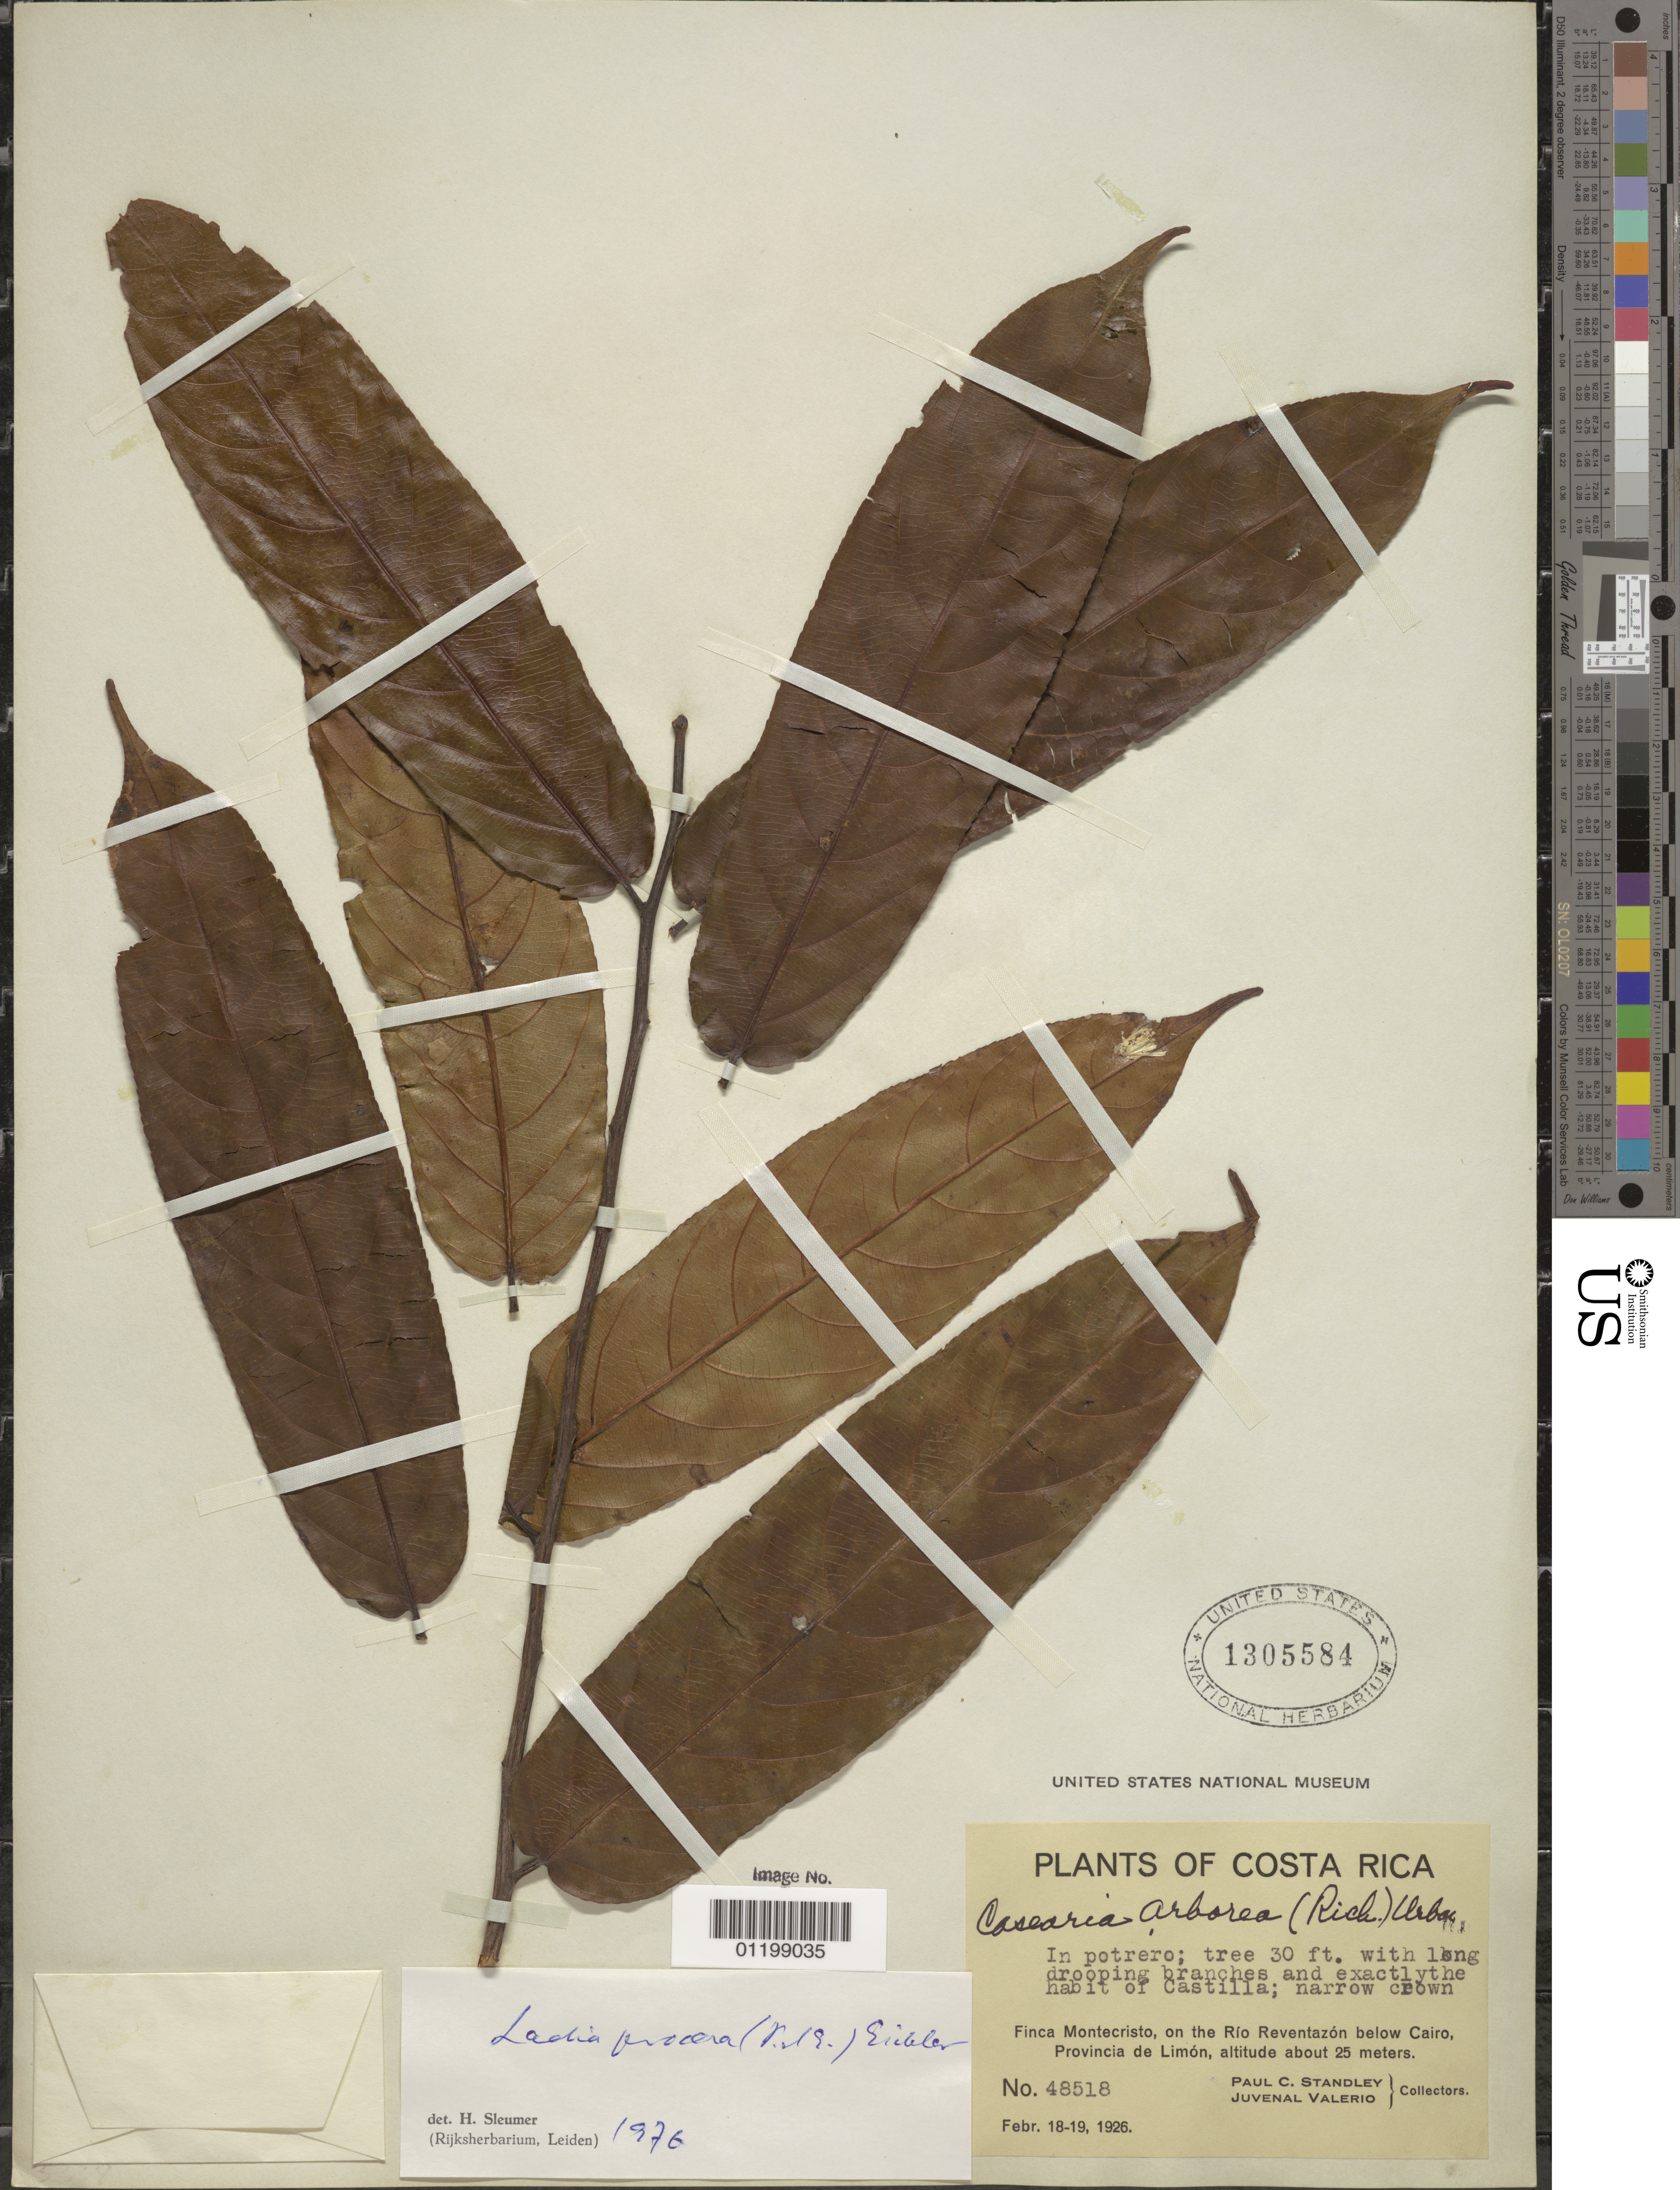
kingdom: Plantae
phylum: Tracheophyta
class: Magnoliopsida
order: Malpighiales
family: Salicaceae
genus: Laetia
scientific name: Laetia procera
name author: (Poepp.) Eichler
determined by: Sleumer, H. O.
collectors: P. C. Standley & J. Valerio R.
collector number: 48518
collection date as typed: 18 Feb 1926 and 19 Feb 1926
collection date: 1926-02-18,1926-02-19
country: Costa Rica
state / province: Limón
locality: Finca Montecristo, on the Rio Reventazon below Cairo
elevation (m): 25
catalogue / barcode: US 1305584